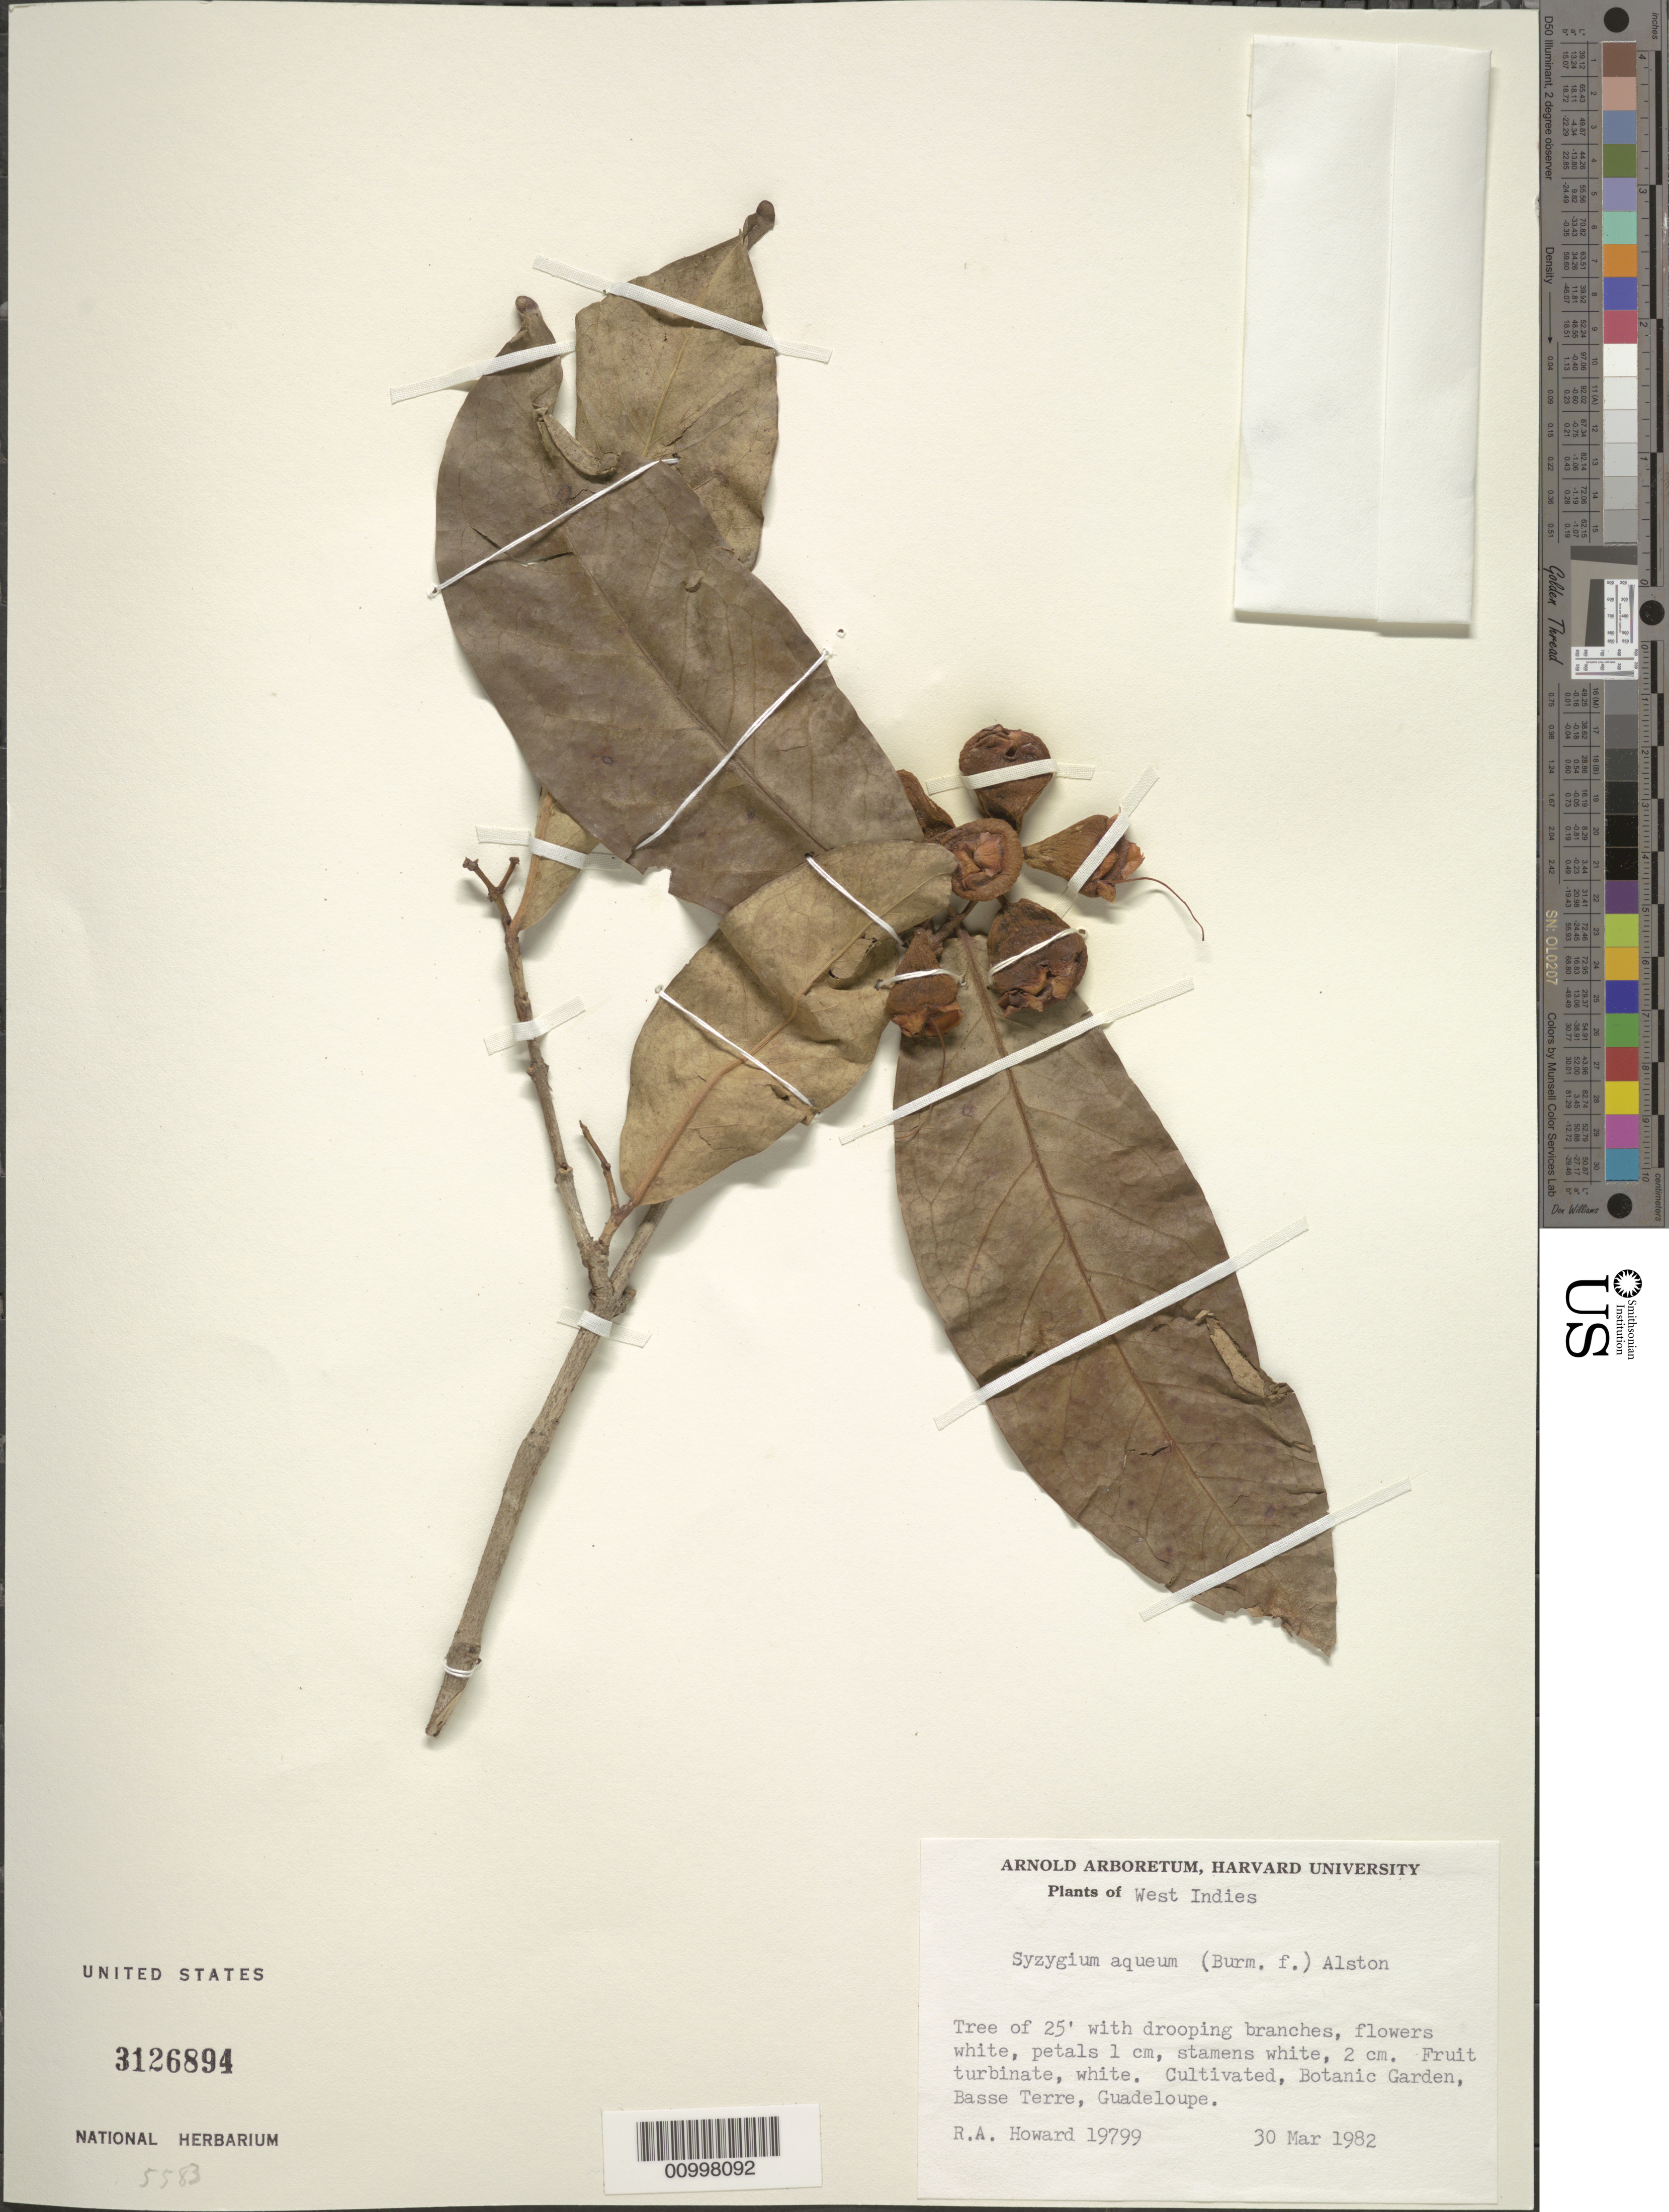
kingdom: Plantae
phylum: Tracheophyta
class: Magnoliopsida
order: Myrtales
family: Myrtaceae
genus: Syzygium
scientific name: Syzygium aqueum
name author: (Burm. f.) Altson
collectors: R. A. Howard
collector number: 19799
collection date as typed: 30 Mar 1982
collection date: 1982-03-30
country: Guadeloupe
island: Basse Terre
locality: Botanic Garden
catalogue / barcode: US 3126894